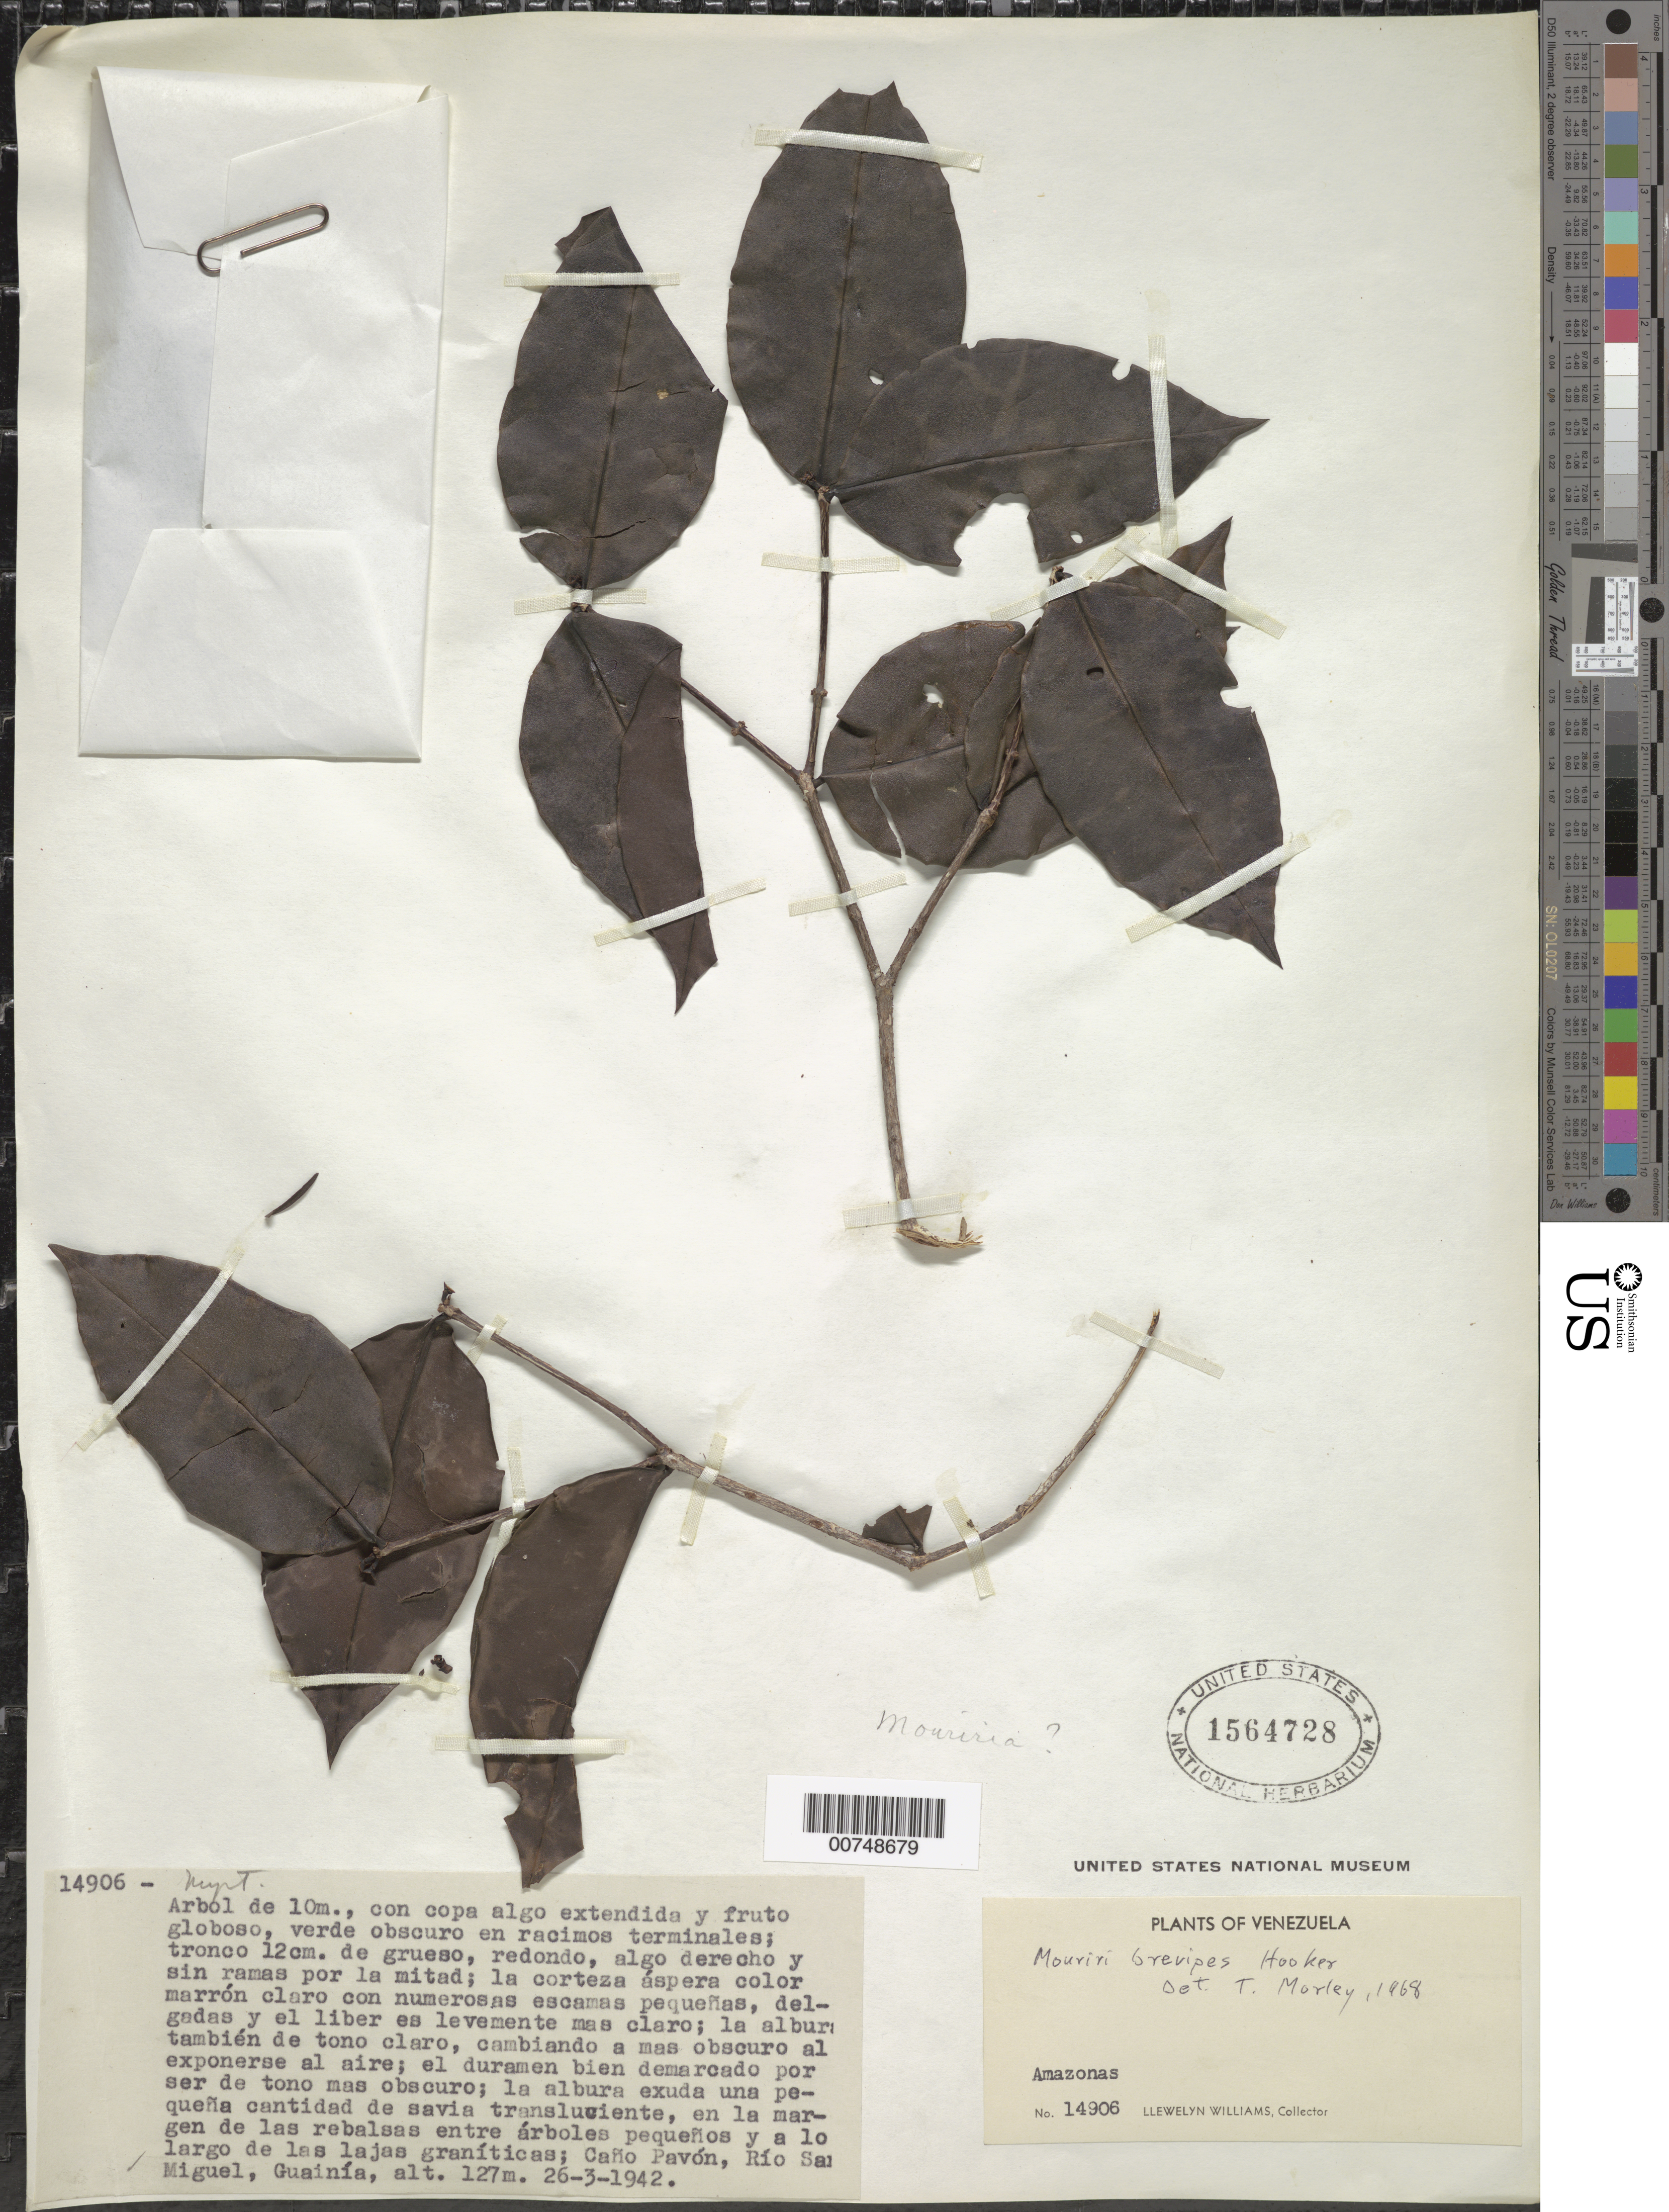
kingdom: Plantae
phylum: Tracheophyta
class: Magnoliopsida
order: Myrtales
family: Melastomataceae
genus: Mouriri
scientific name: Mouriri brevipes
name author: Gardner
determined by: Morley, T.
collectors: Ll. Williams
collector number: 14906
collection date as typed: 26-Mar-42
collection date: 1942-03-26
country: Venezuela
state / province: Amazonas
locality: El Caño Pavon, Bajo San Miguel, Río Guainía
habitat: Margen de las rebalsas entre arboles pequenos y a lo largo de las lajas graníticas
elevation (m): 120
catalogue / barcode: US 1564728